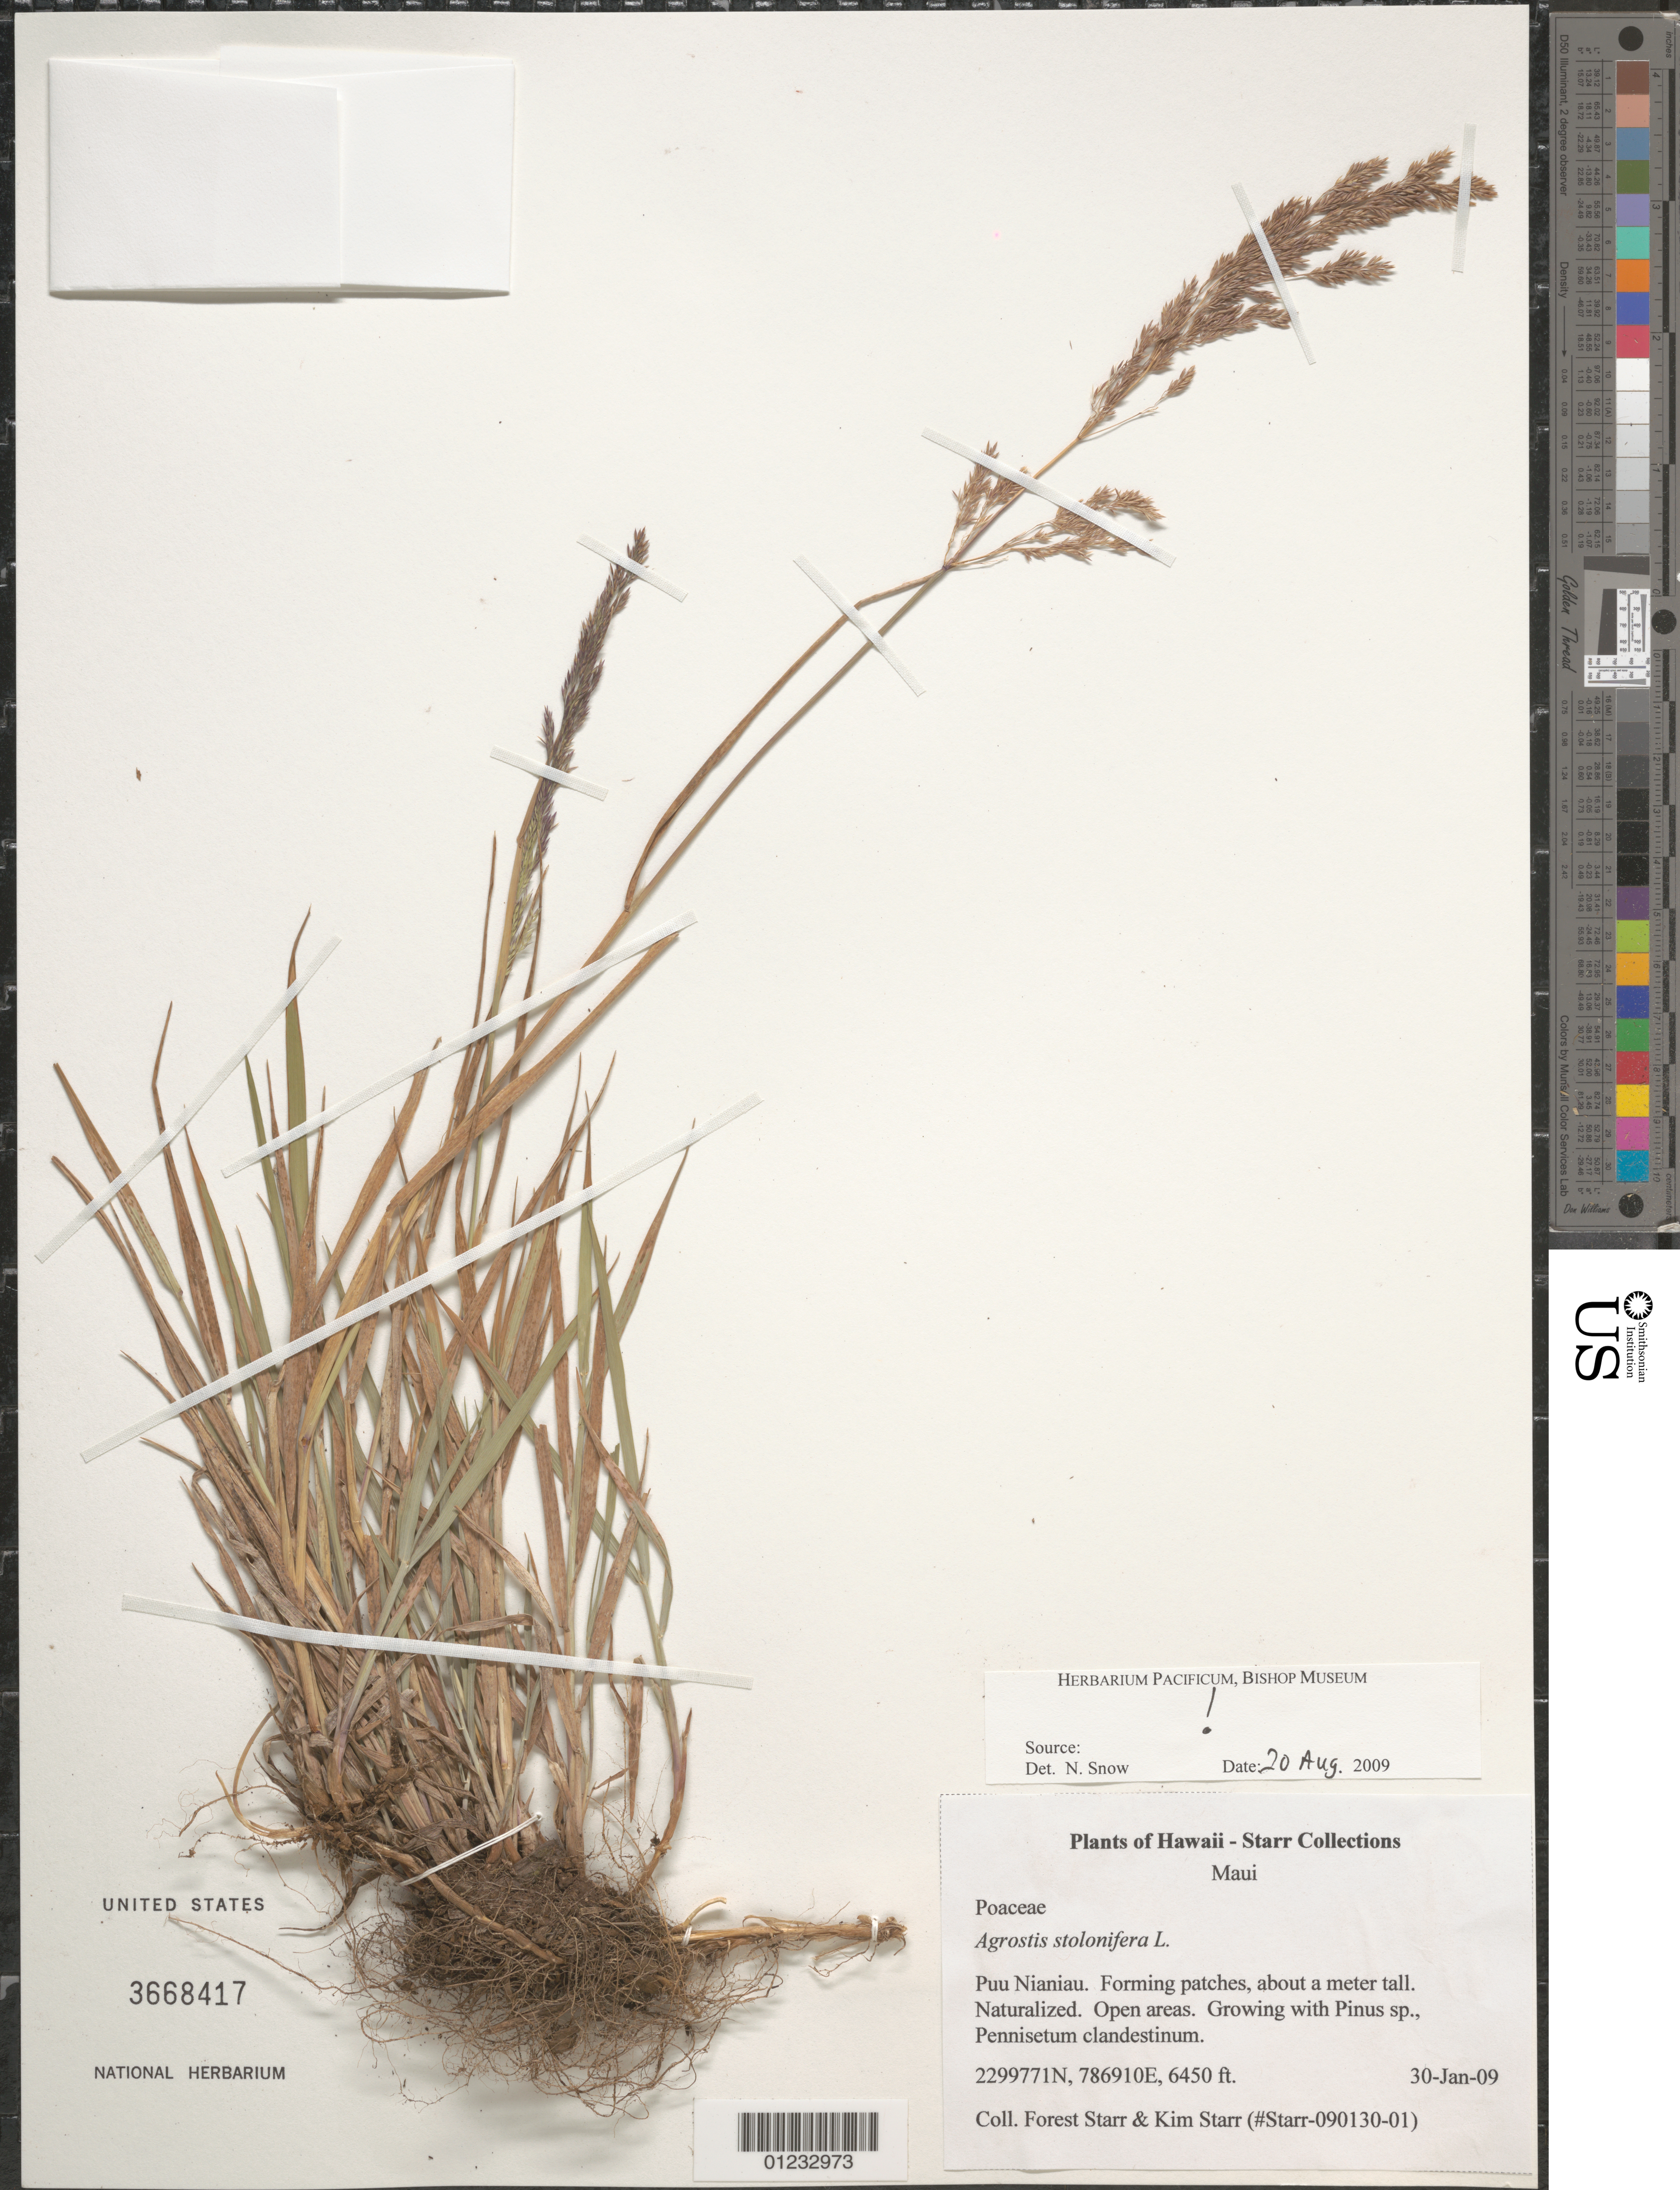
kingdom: Plantae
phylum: Tracheophyta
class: Liliopsida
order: Poales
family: Poaceae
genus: Agrostis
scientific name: Agrostis stolonifera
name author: L.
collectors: F. Starr & K. Starr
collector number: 090130-01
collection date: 2009-01-30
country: United States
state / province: Hawaii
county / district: Maui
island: Maui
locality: Puu Nianiau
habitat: Open areas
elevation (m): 1966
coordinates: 2299771 N, 786910 E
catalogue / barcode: US 3668417